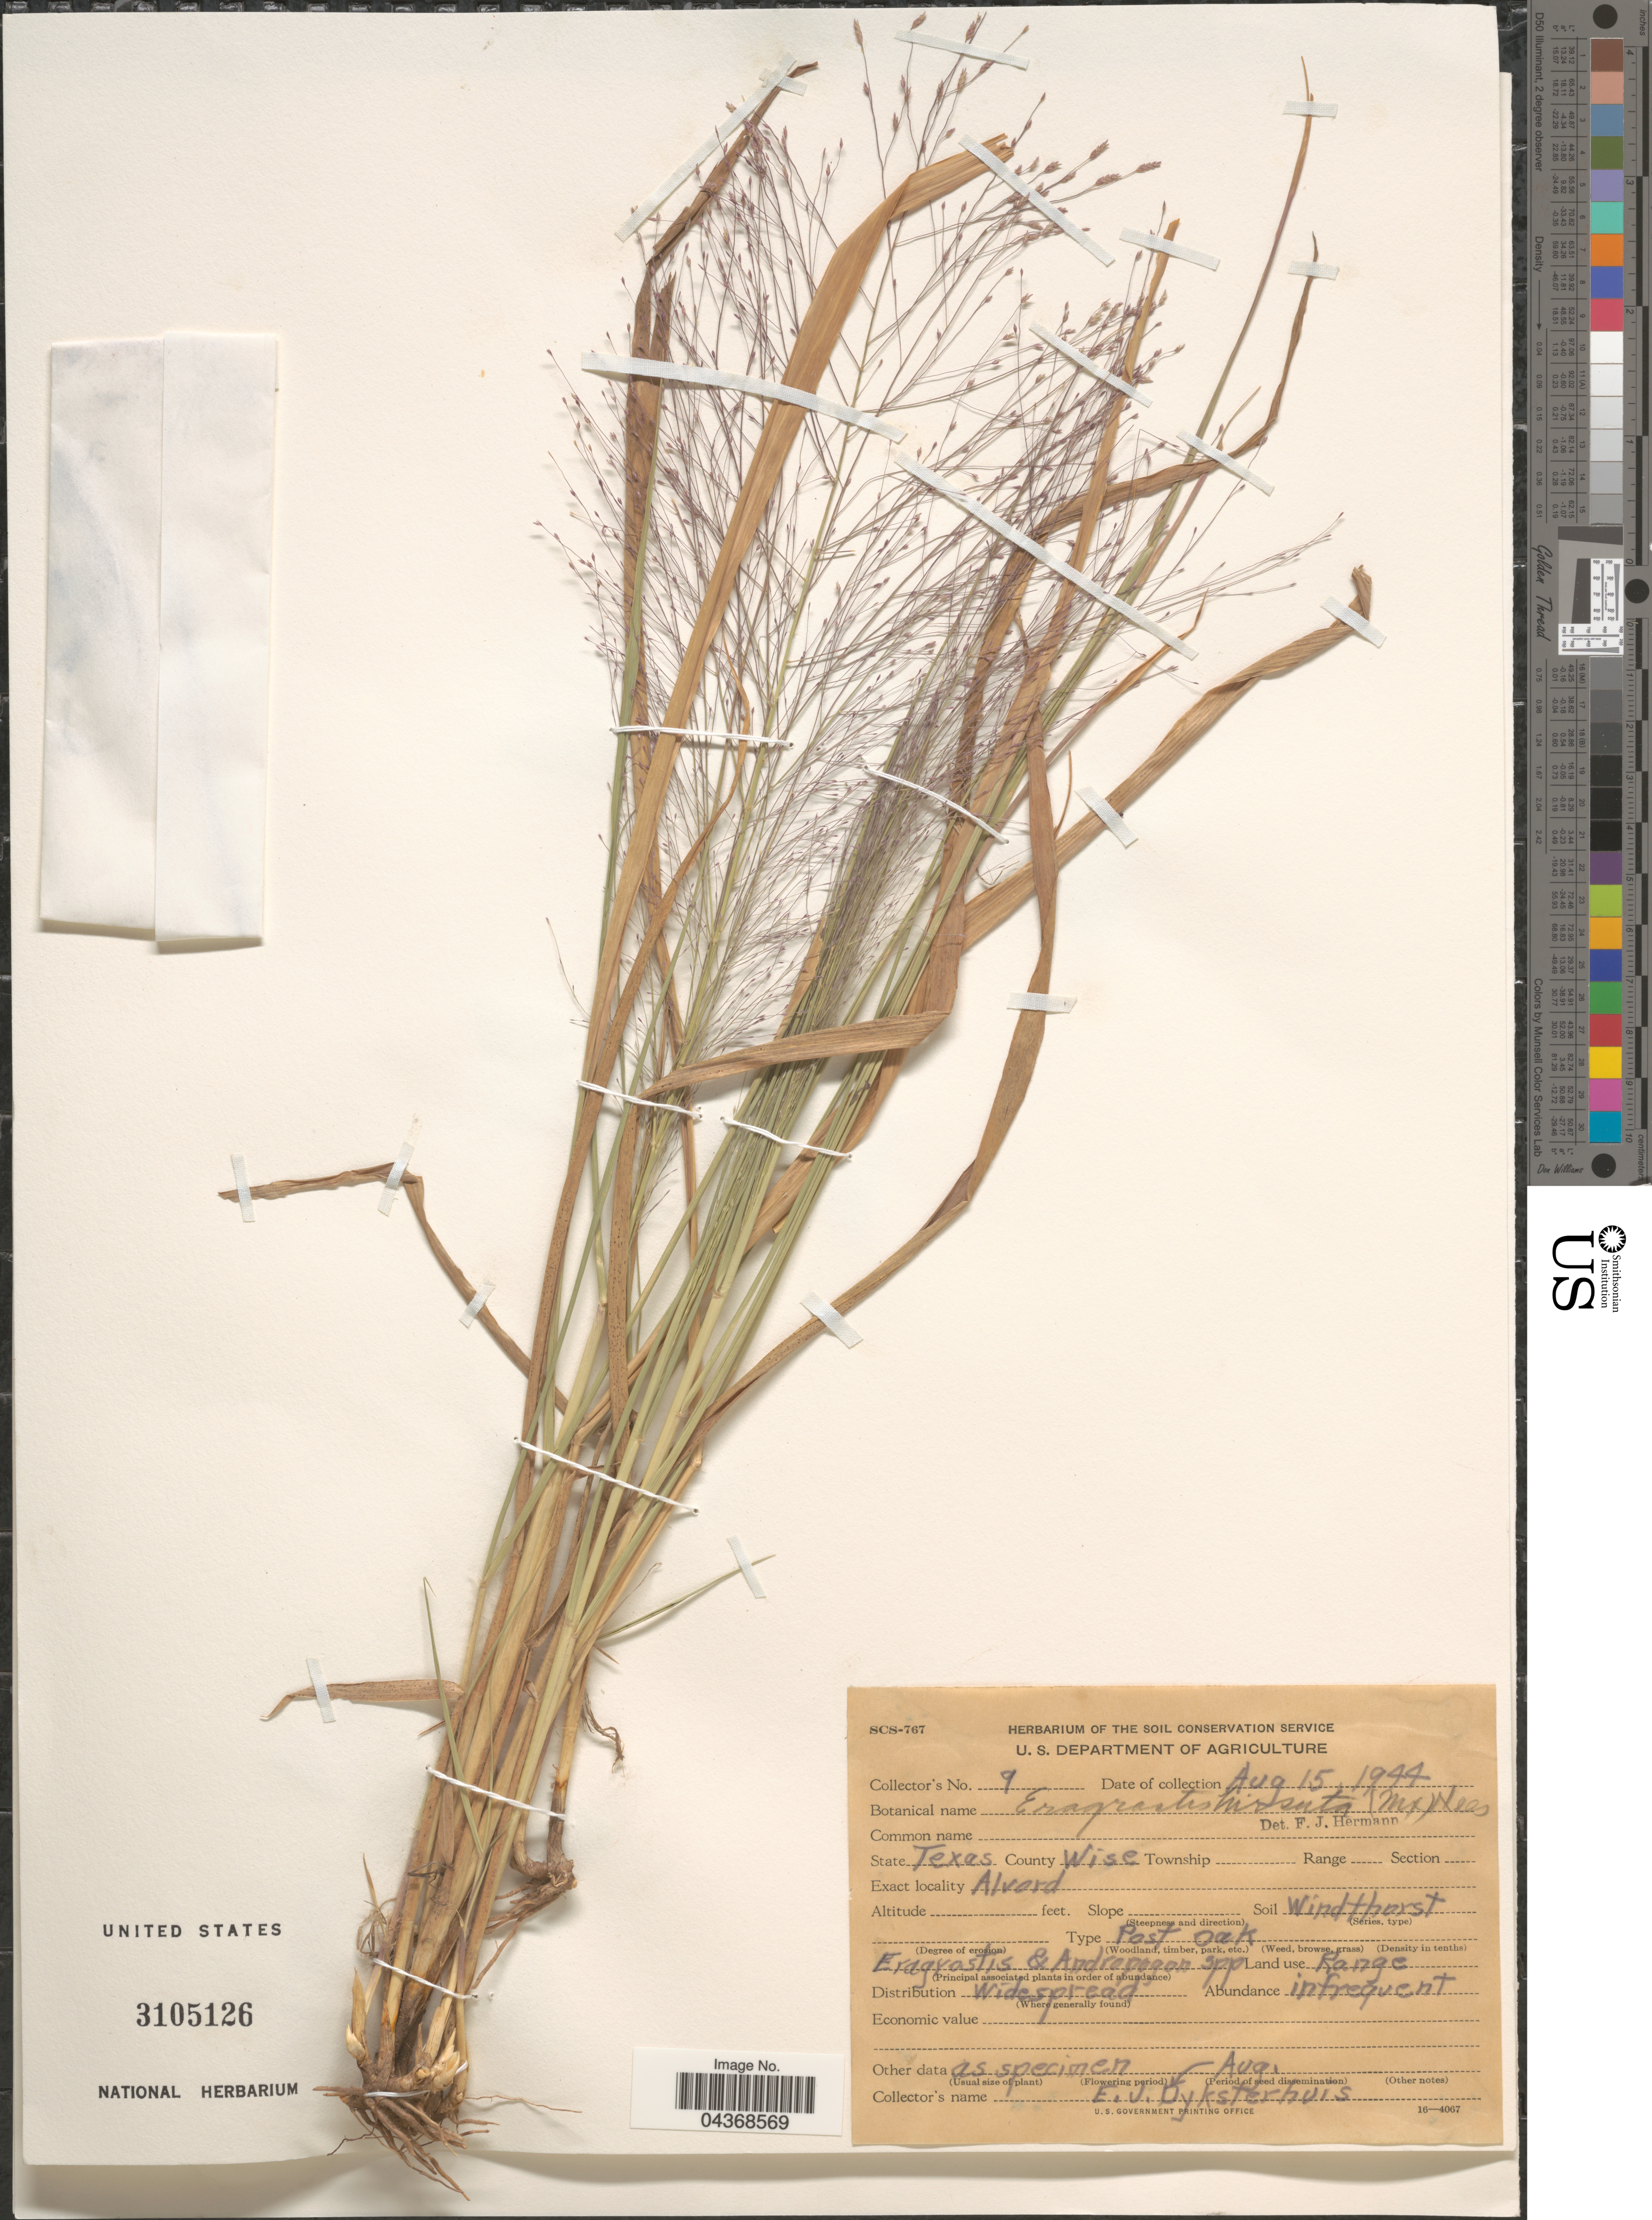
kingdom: Plantae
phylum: Tracheophyta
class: Liliopsida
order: Poales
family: Poaceae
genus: Eragrostis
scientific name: Eragrostis hirsuta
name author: (Michx.) Nees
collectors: E. Dyksterhuis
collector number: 9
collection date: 1944-08-15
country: United States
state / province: Texas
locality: County Wise. Alvord.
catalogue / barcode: US 3105126